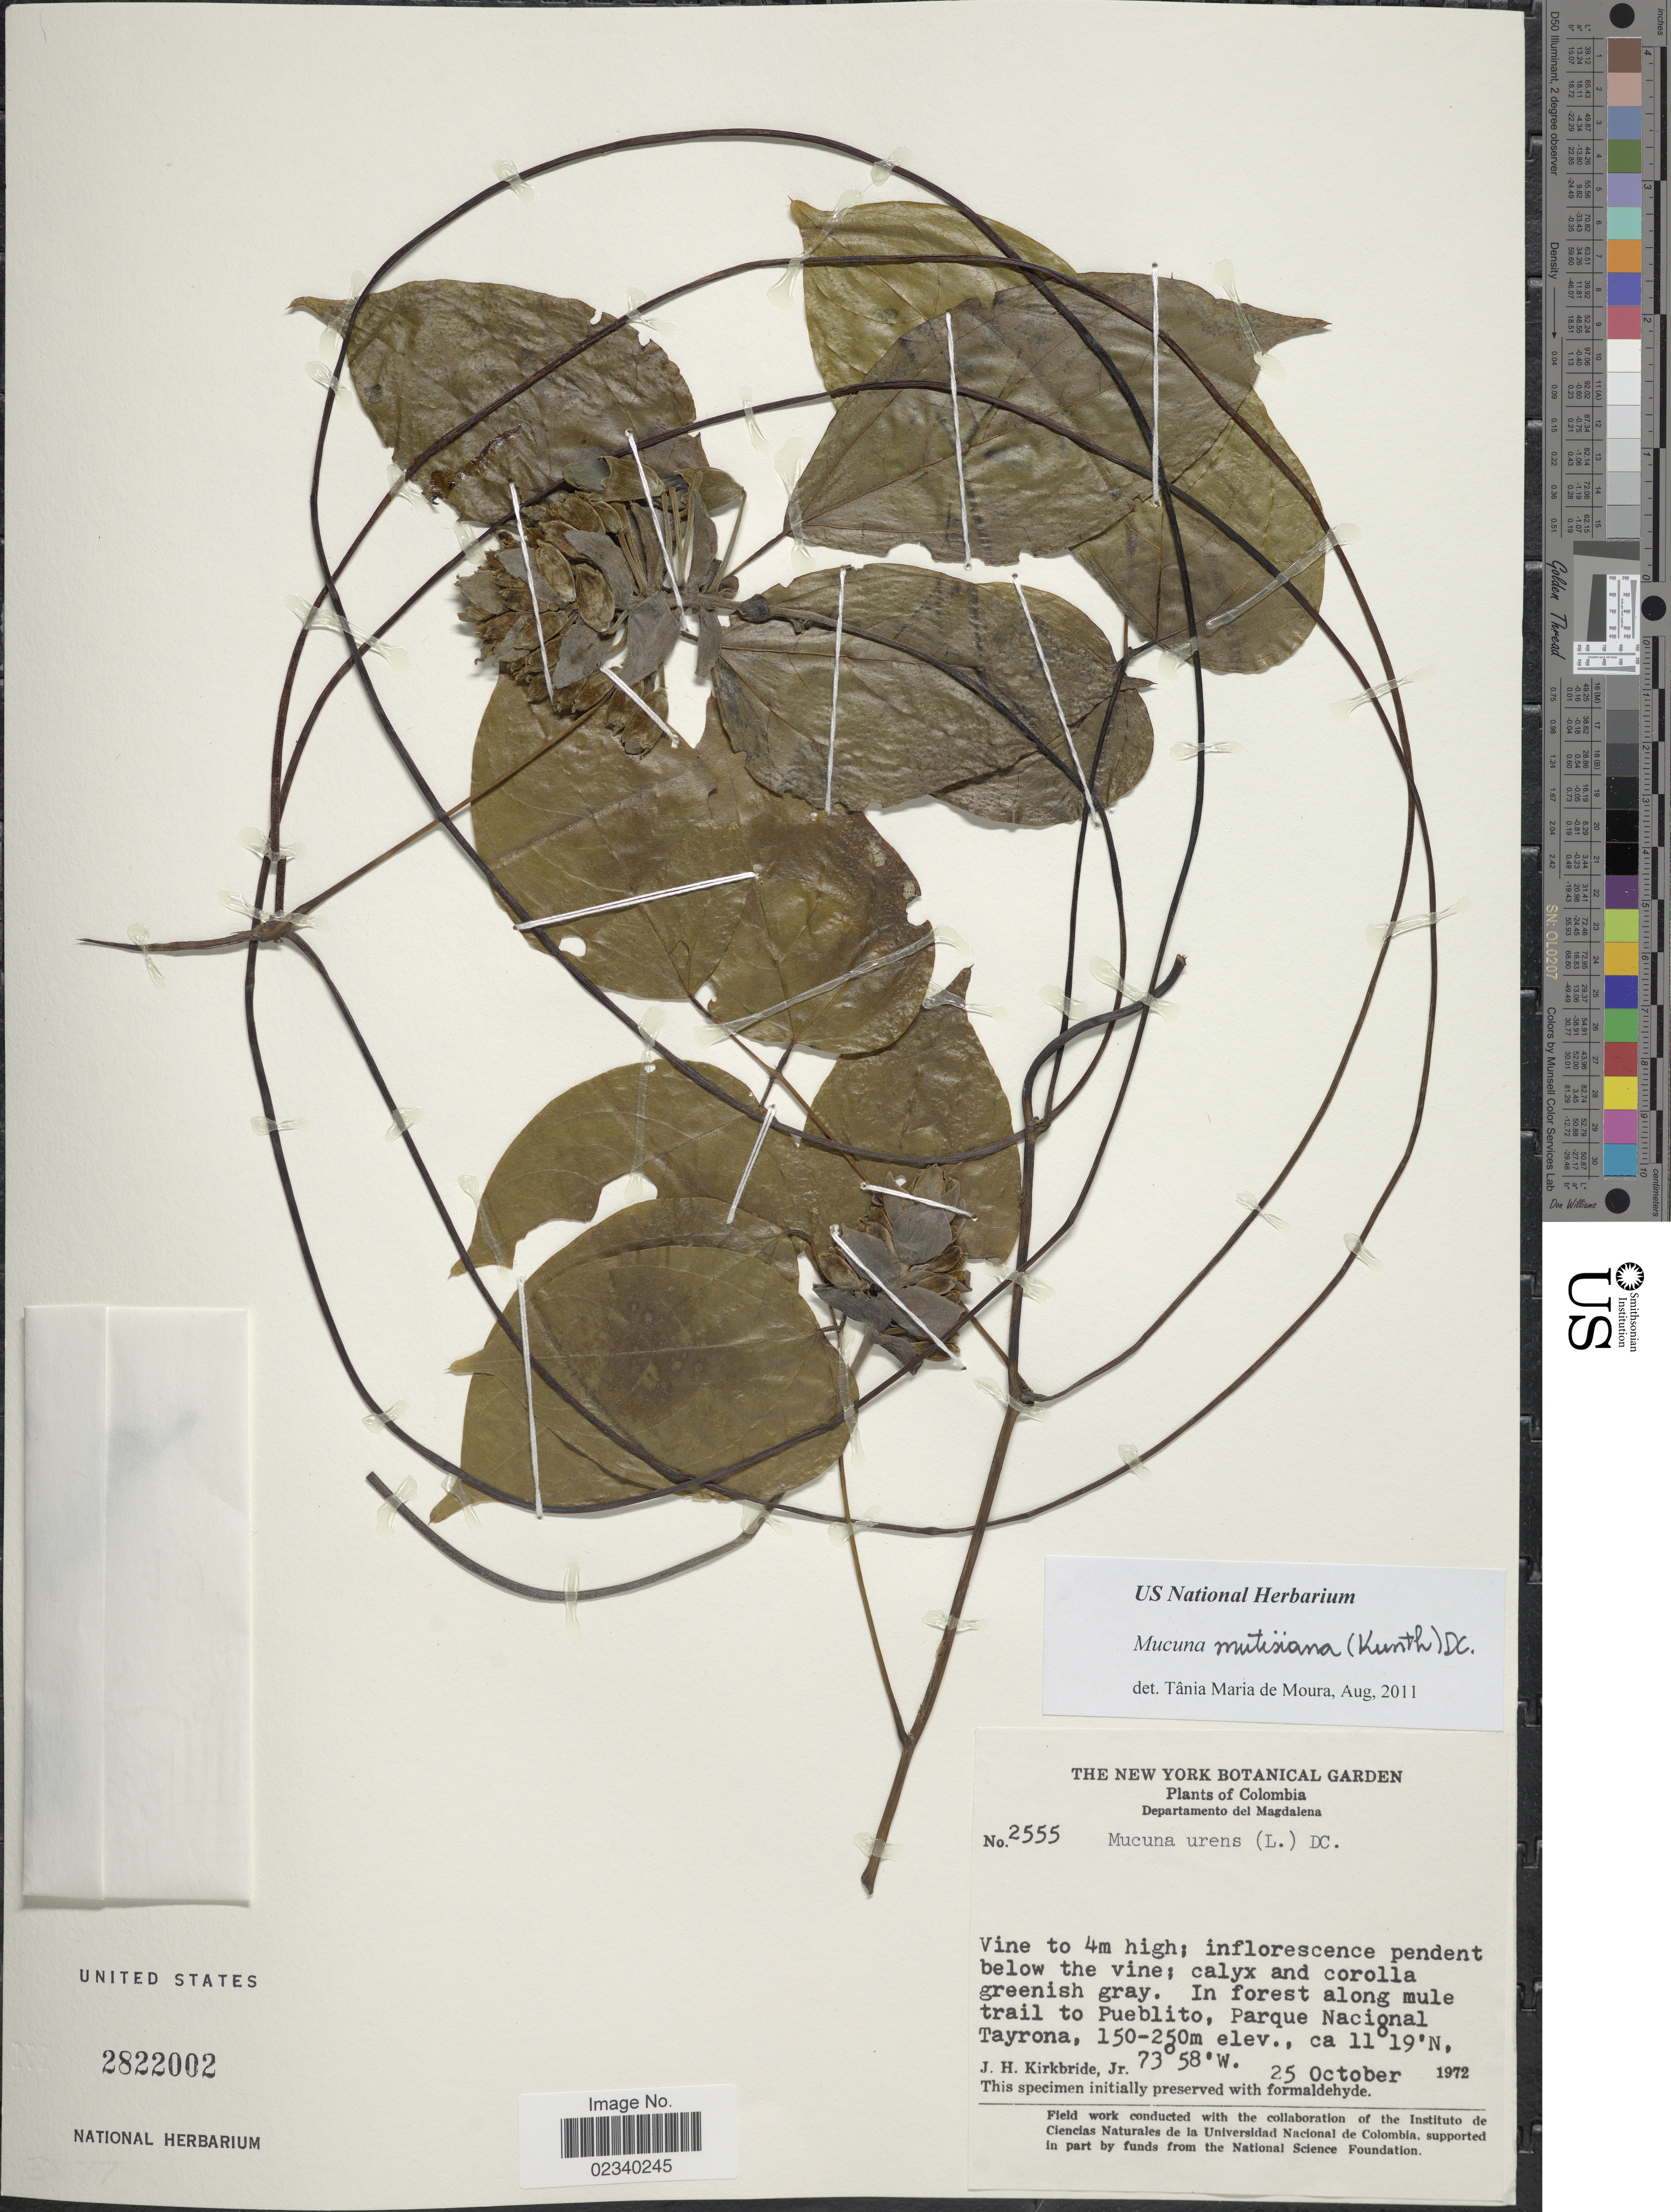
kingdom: Plantae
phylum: Tracheophyta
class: Magnoliopsida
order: Fabales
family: Fabaceae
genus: Mucuna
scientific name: Mucuna mutisiana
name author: (Kunth) DC.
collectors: J. H. Kirkbride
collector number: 2555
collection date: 1972-10-25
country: Colombia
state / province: Magdalena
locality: Departamento del Magdalena. In forest along mule trail to Pueblito, Parque Nacional Tayrona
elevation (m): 150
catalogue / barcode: US 2822002